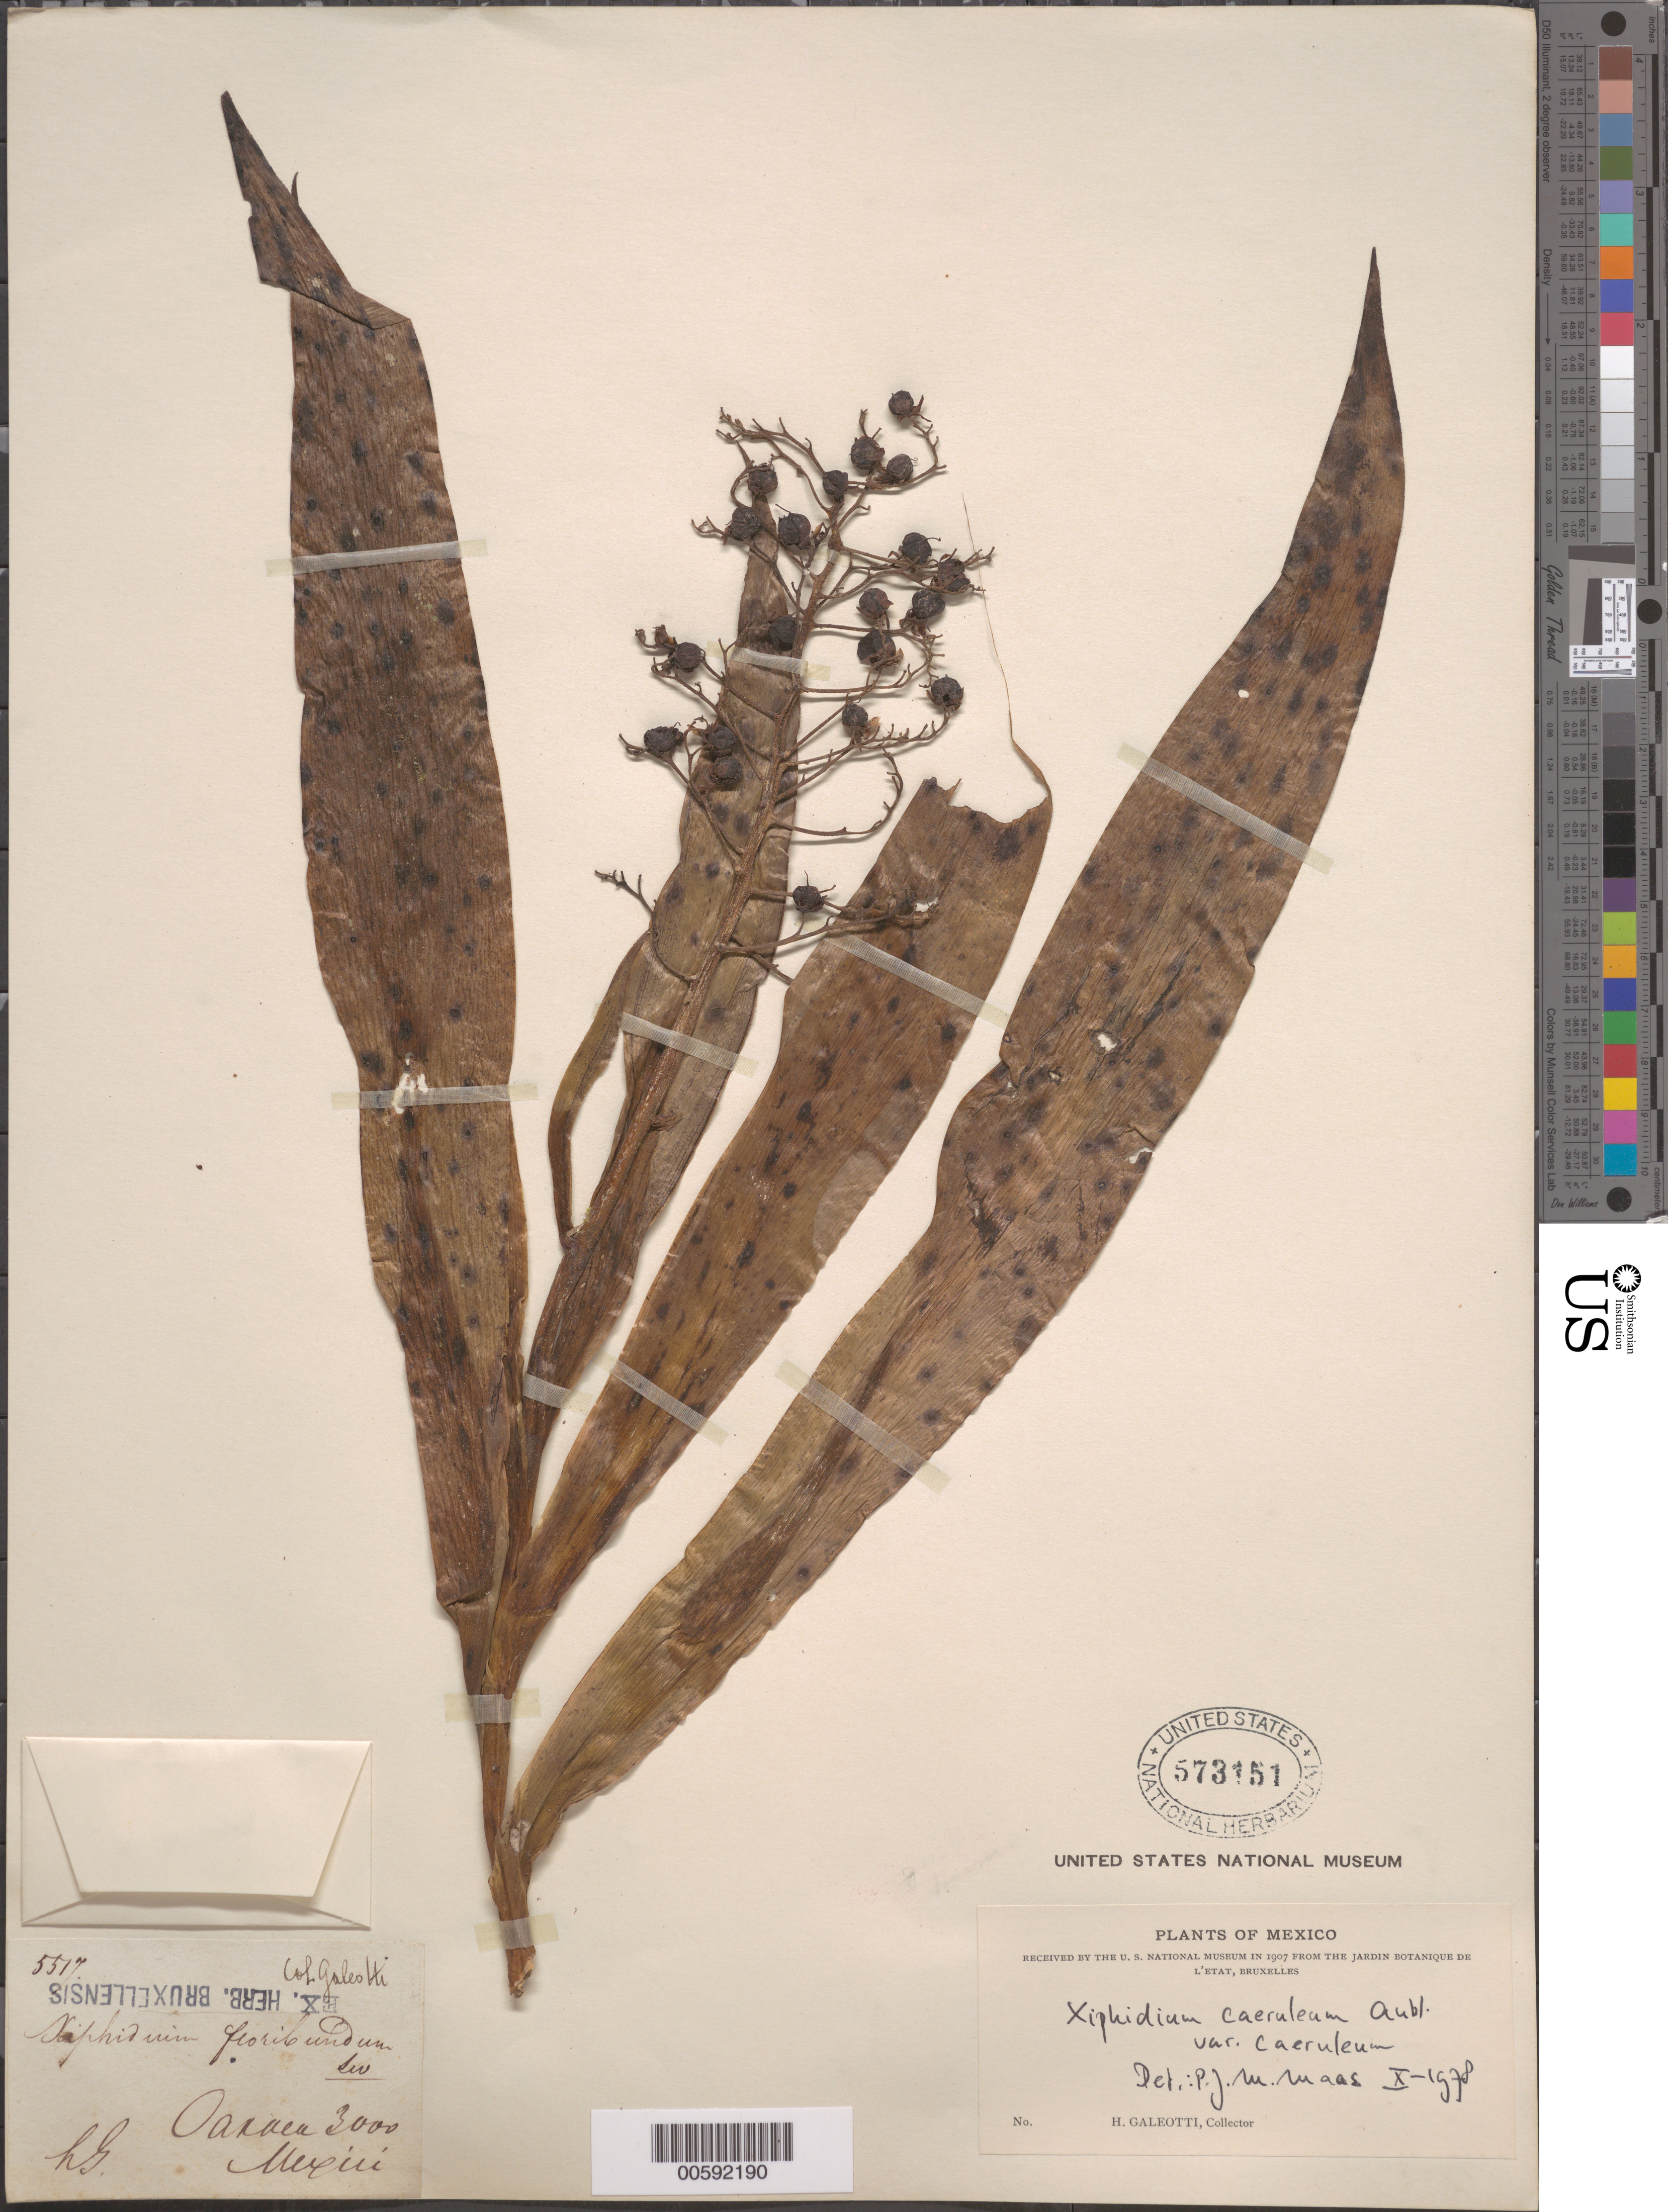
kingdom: Plantae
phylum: Tracheophyta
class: Liliopsida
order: Commelinales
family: Haemodoraceae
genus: Xiphidium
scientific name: Xiphidium caeruleum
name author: Aubl.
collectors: H. G. Galeotti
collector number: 5517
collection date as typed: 1907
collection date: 1907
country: Mexico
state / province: Oaxaca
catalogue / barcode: US 573151